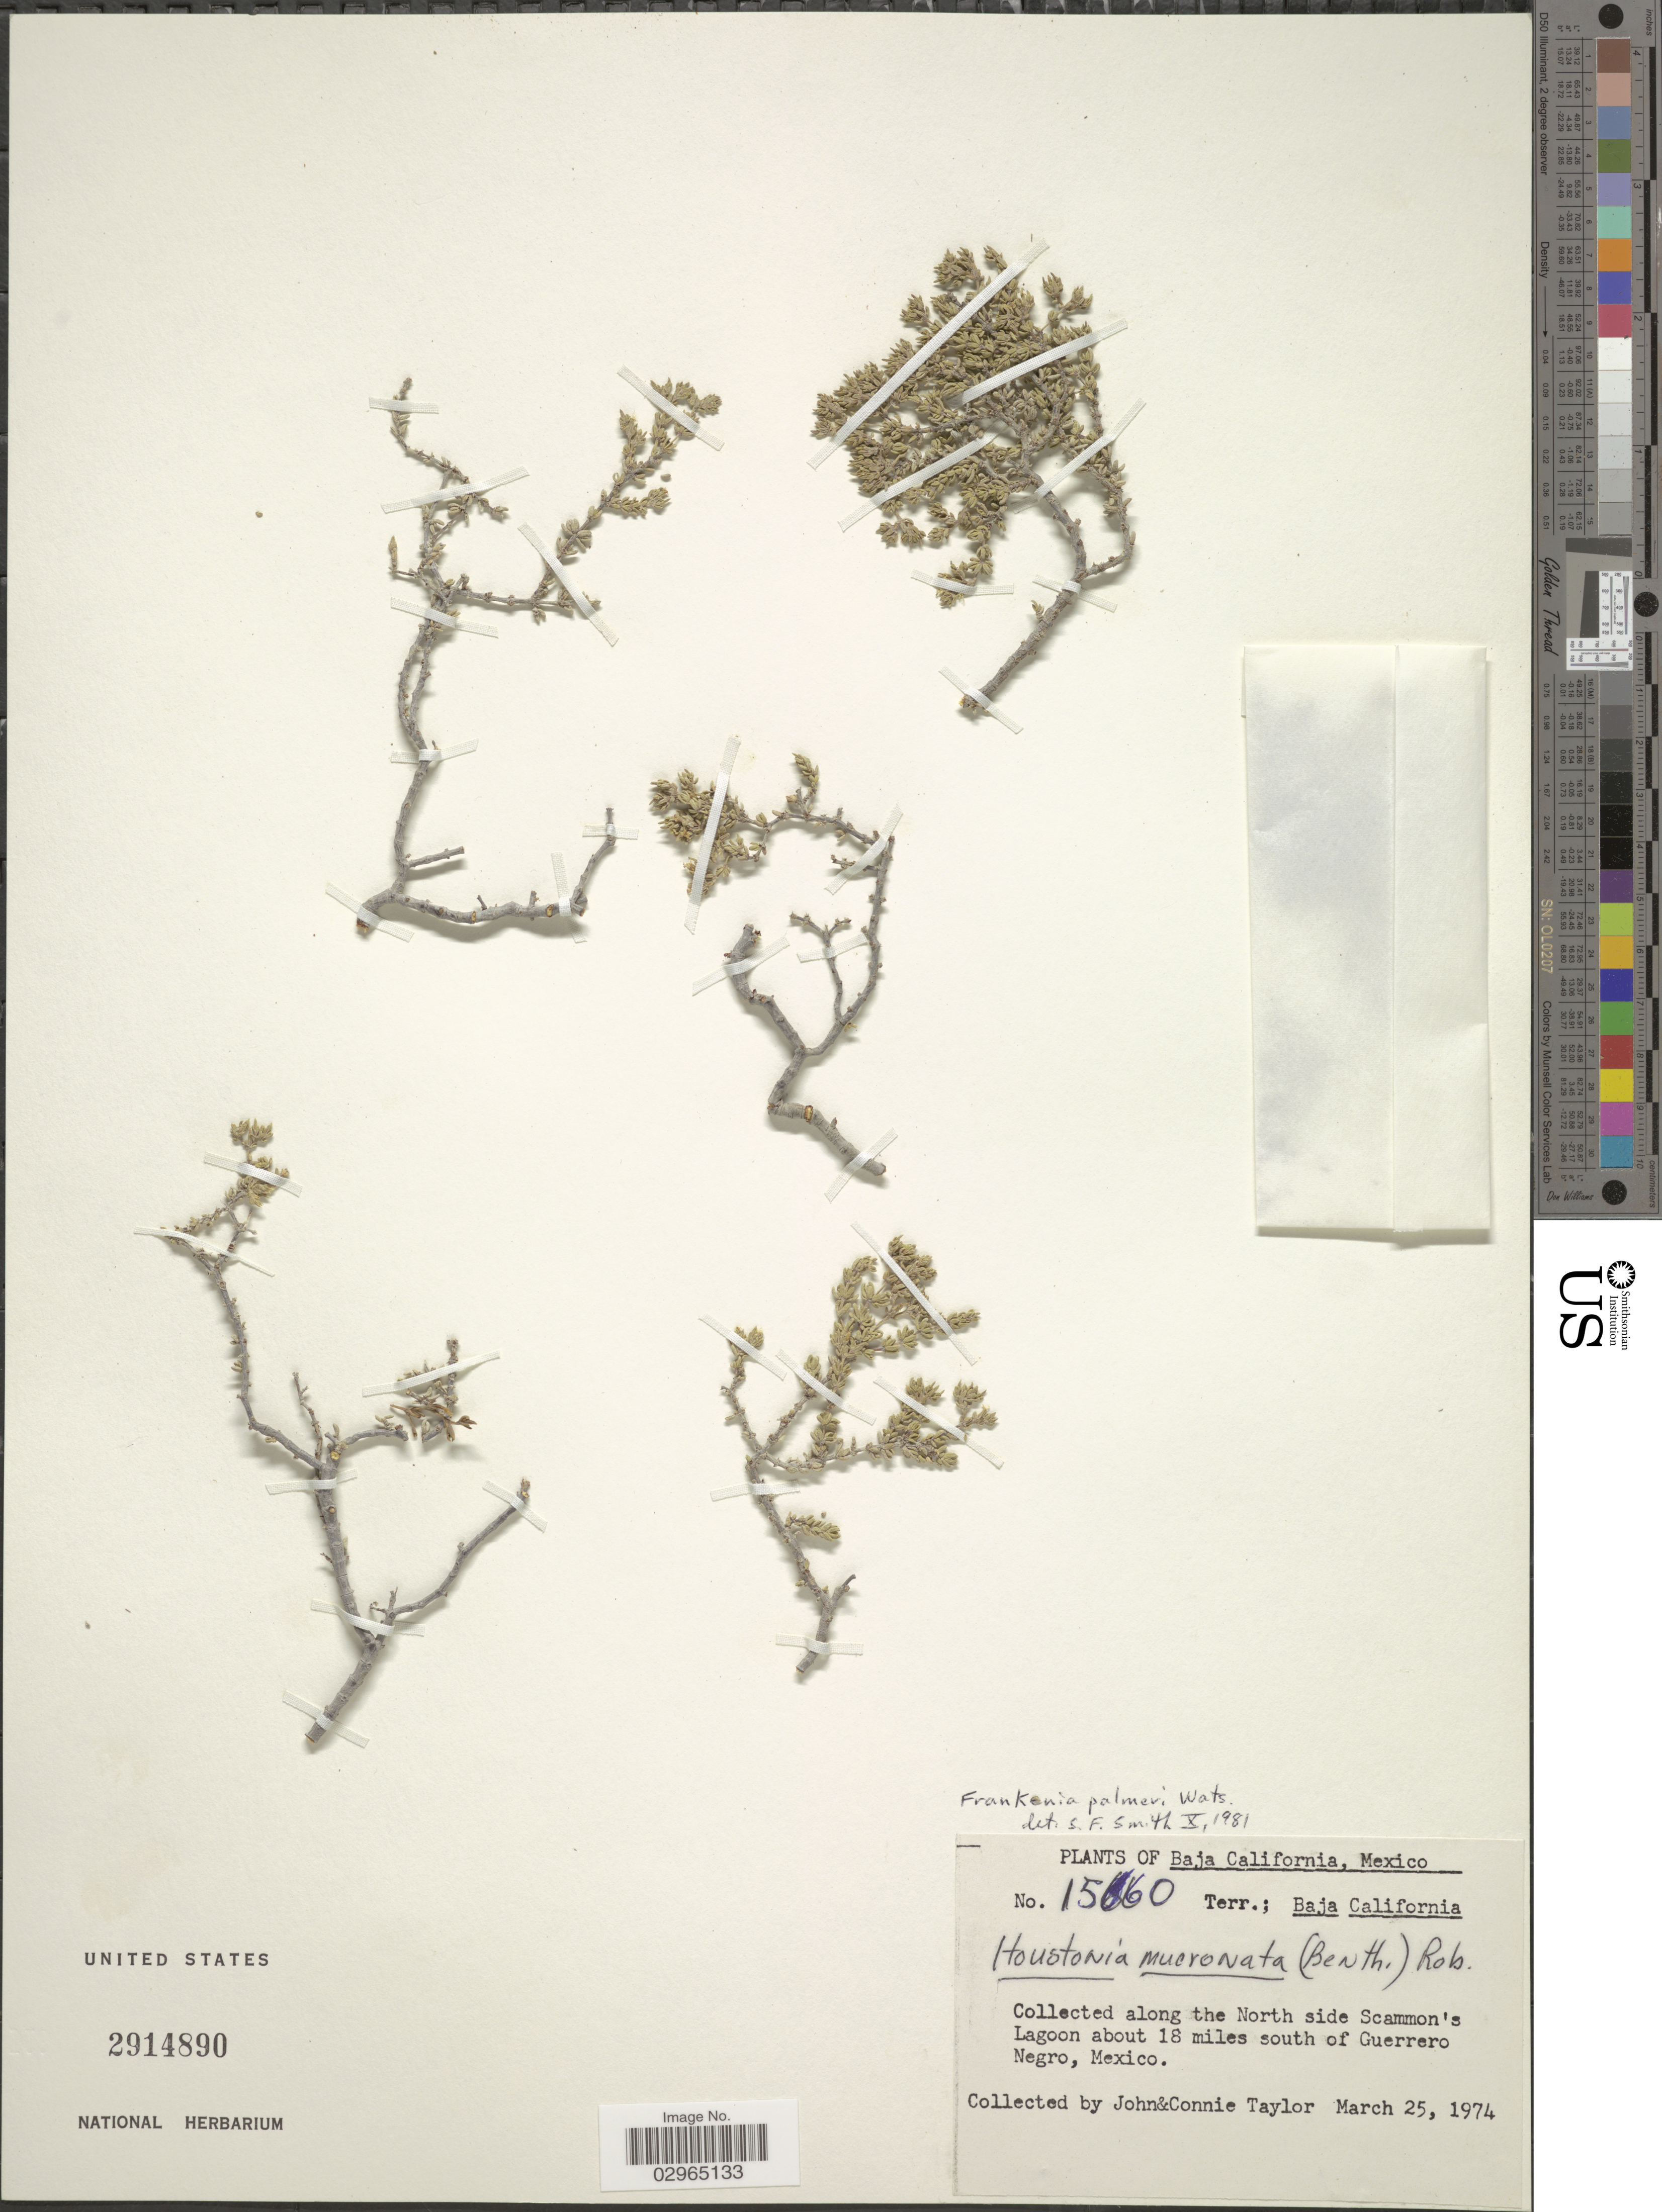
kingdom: Plantae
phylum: Tracheophyta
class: Magnoliopsida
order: Caryophyllales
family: Frankeniaceae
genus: Frankenia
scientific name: Frankenia palmeri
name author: S. Watson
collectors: J. Taylor & C. Taylor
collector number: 15660*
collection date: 1974-03-25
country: Mexico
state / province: Baja California Sur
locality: Terr.; Baja California, along the North side Scammon's Lagoon about 18 miles south of Guerrero Negro.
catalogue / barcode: US 2914890